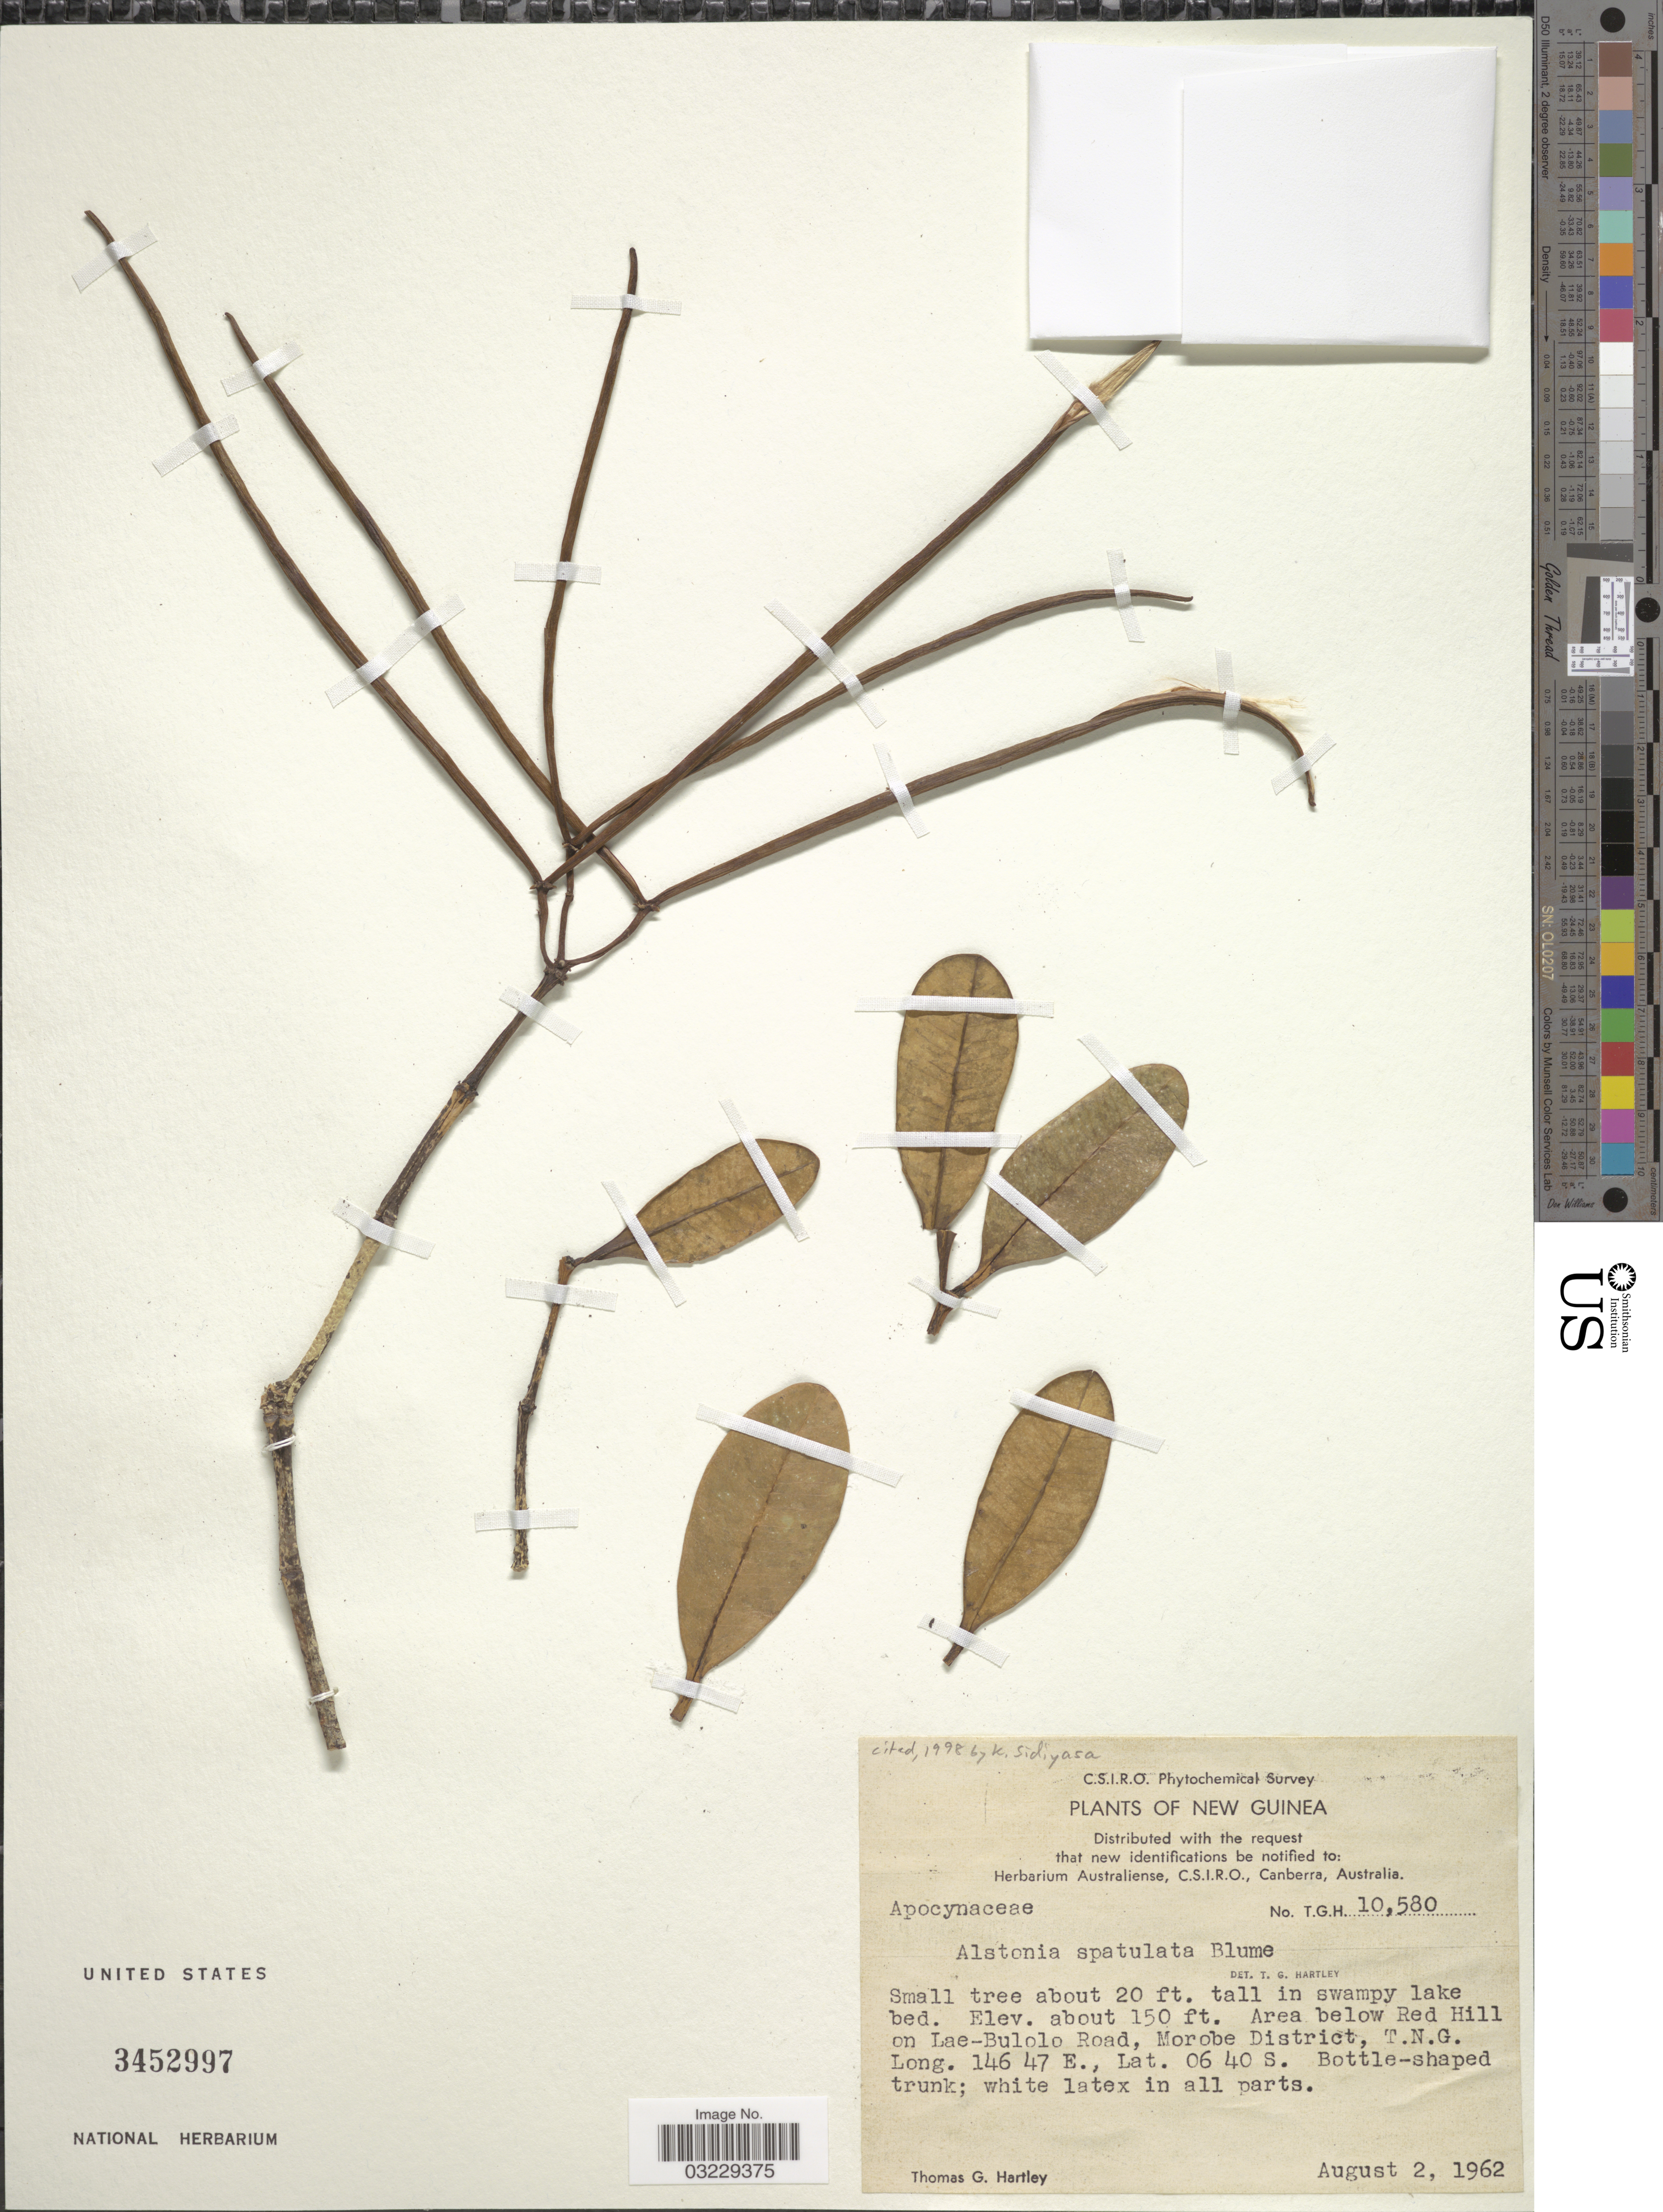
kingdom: Plantae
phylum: Tracheophyta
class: Magnoliopsida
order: Gentianales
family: Apocynaceae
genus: Alstonia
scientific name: Alstonia spathulata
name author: Blume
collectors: T. G. Hartley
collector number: T.G.H.10580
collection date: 1962-08-02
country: Papua New Guinea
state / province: Morobe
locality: New Guinea. Area below Red Hill on Lae-Bulolo Road, Morobe District, T. N. G.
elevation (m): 46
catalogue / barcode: US 3452997